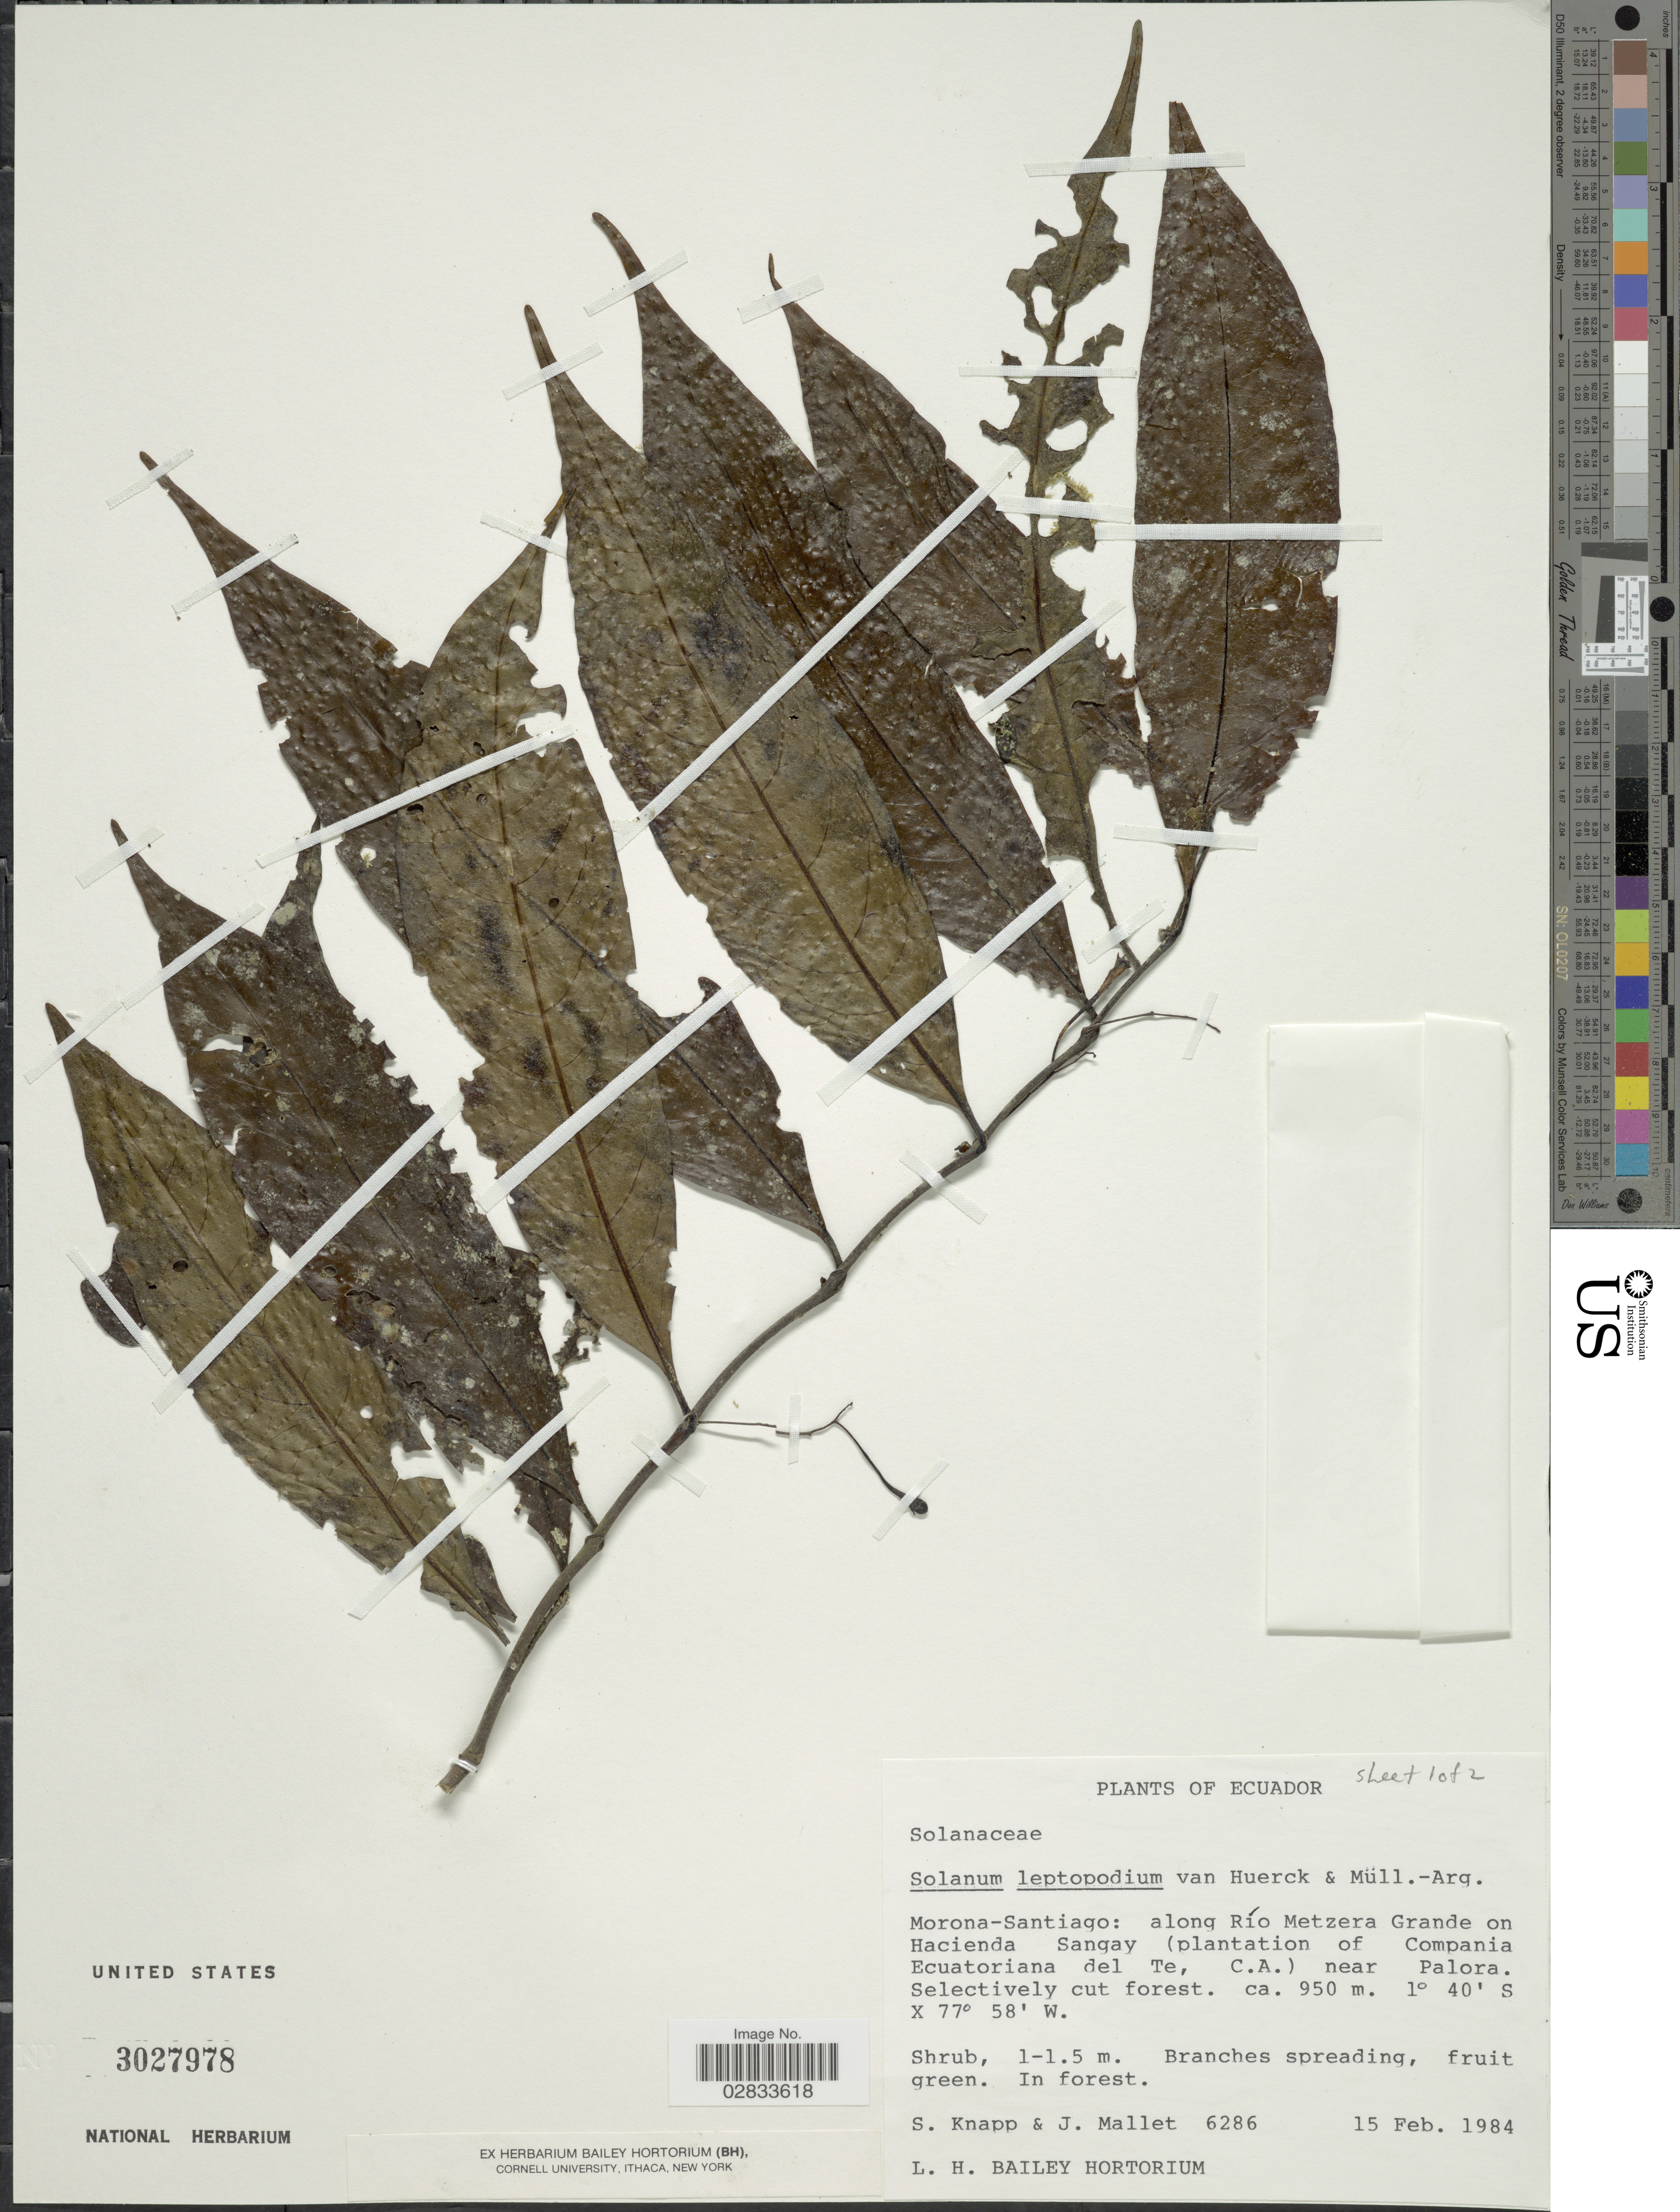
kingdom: Plantae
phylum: Tracheophyta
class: Magnoliopsida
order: Solanales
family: Solanaceae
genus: Solanum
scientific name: Solanum leptopodum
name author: Van Heurck & Müll. Arg.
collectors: S. Knapp & J. Mallet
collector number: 6286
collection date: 1984-02-15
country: Ecuador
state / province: Morona-Santiago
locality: Along Río Metzera Grande on Hacienda Sangay (plantation of Compania Ecuatoriana del Te, C.A.) near Palora.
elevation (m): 950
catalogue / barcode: US 3027978